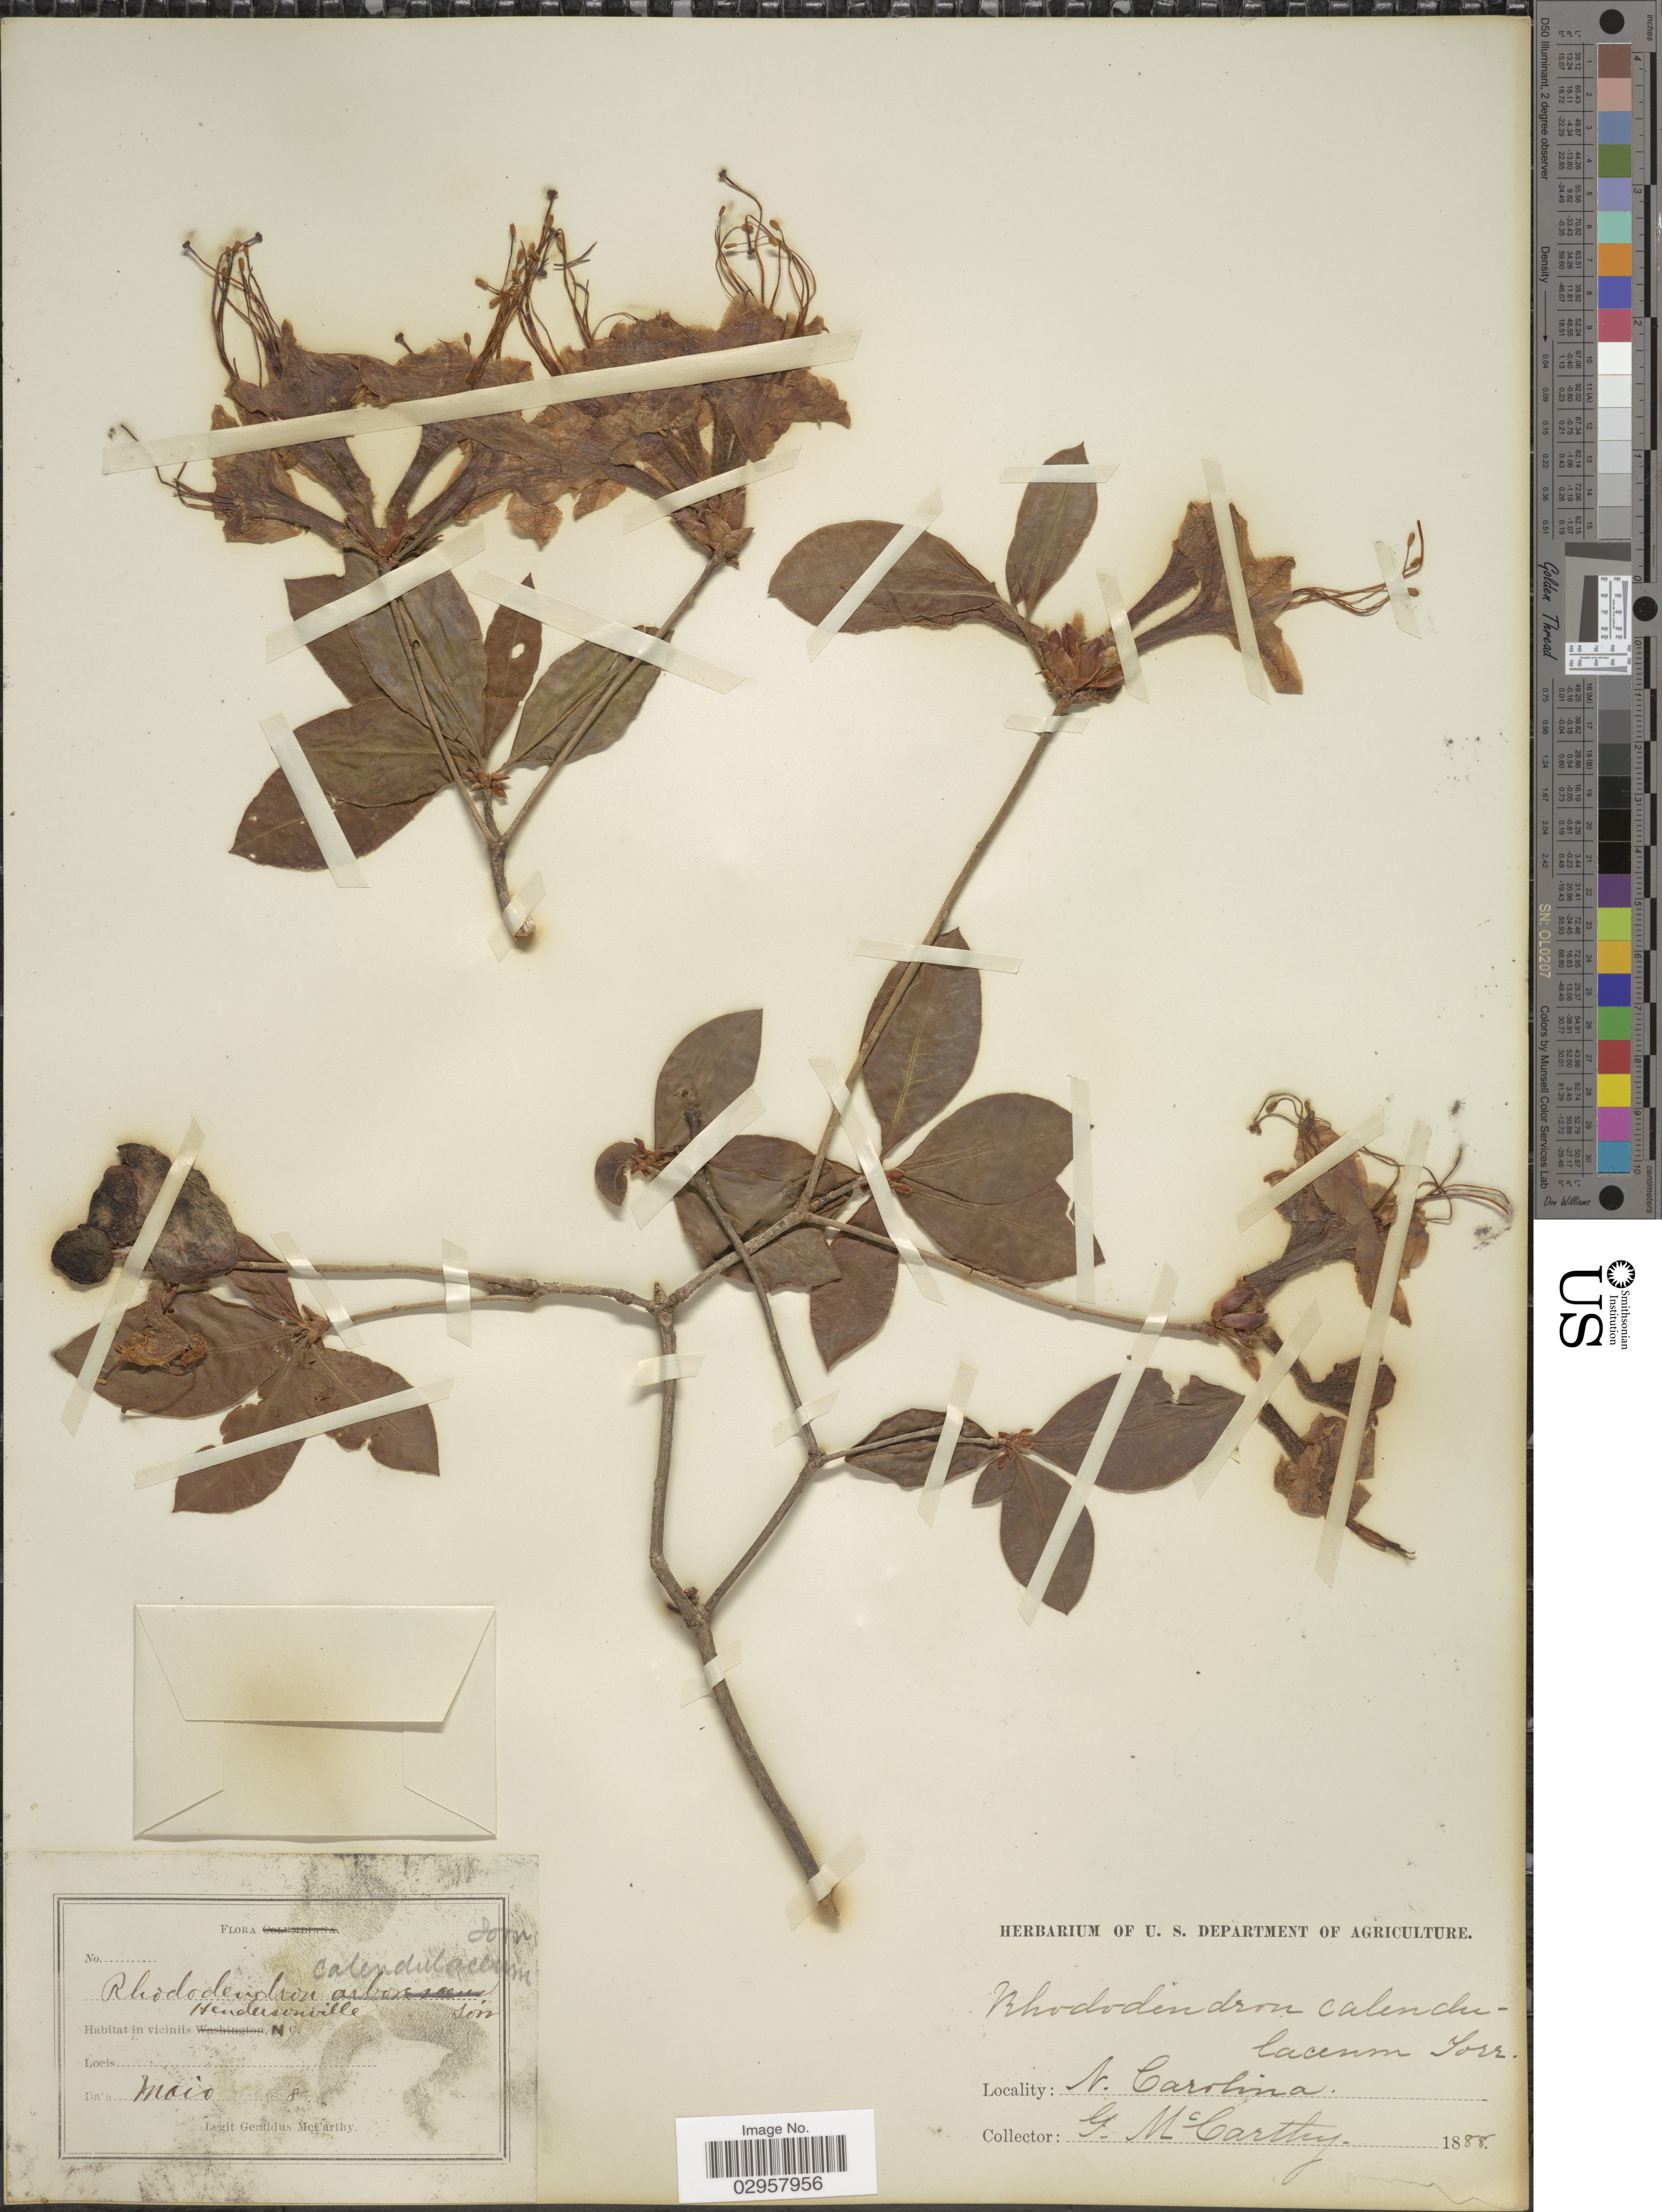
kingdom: Plantae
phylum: Tracheophyta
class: Magnoliopsida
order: Ericales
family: Ericaceae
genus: Rhododendron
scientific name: Rhododendron calendulaceum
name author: (Michx.) Torr.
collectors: M. McCarthy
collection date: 1888-05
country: United States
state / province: North Carolina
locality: Hendersonville.